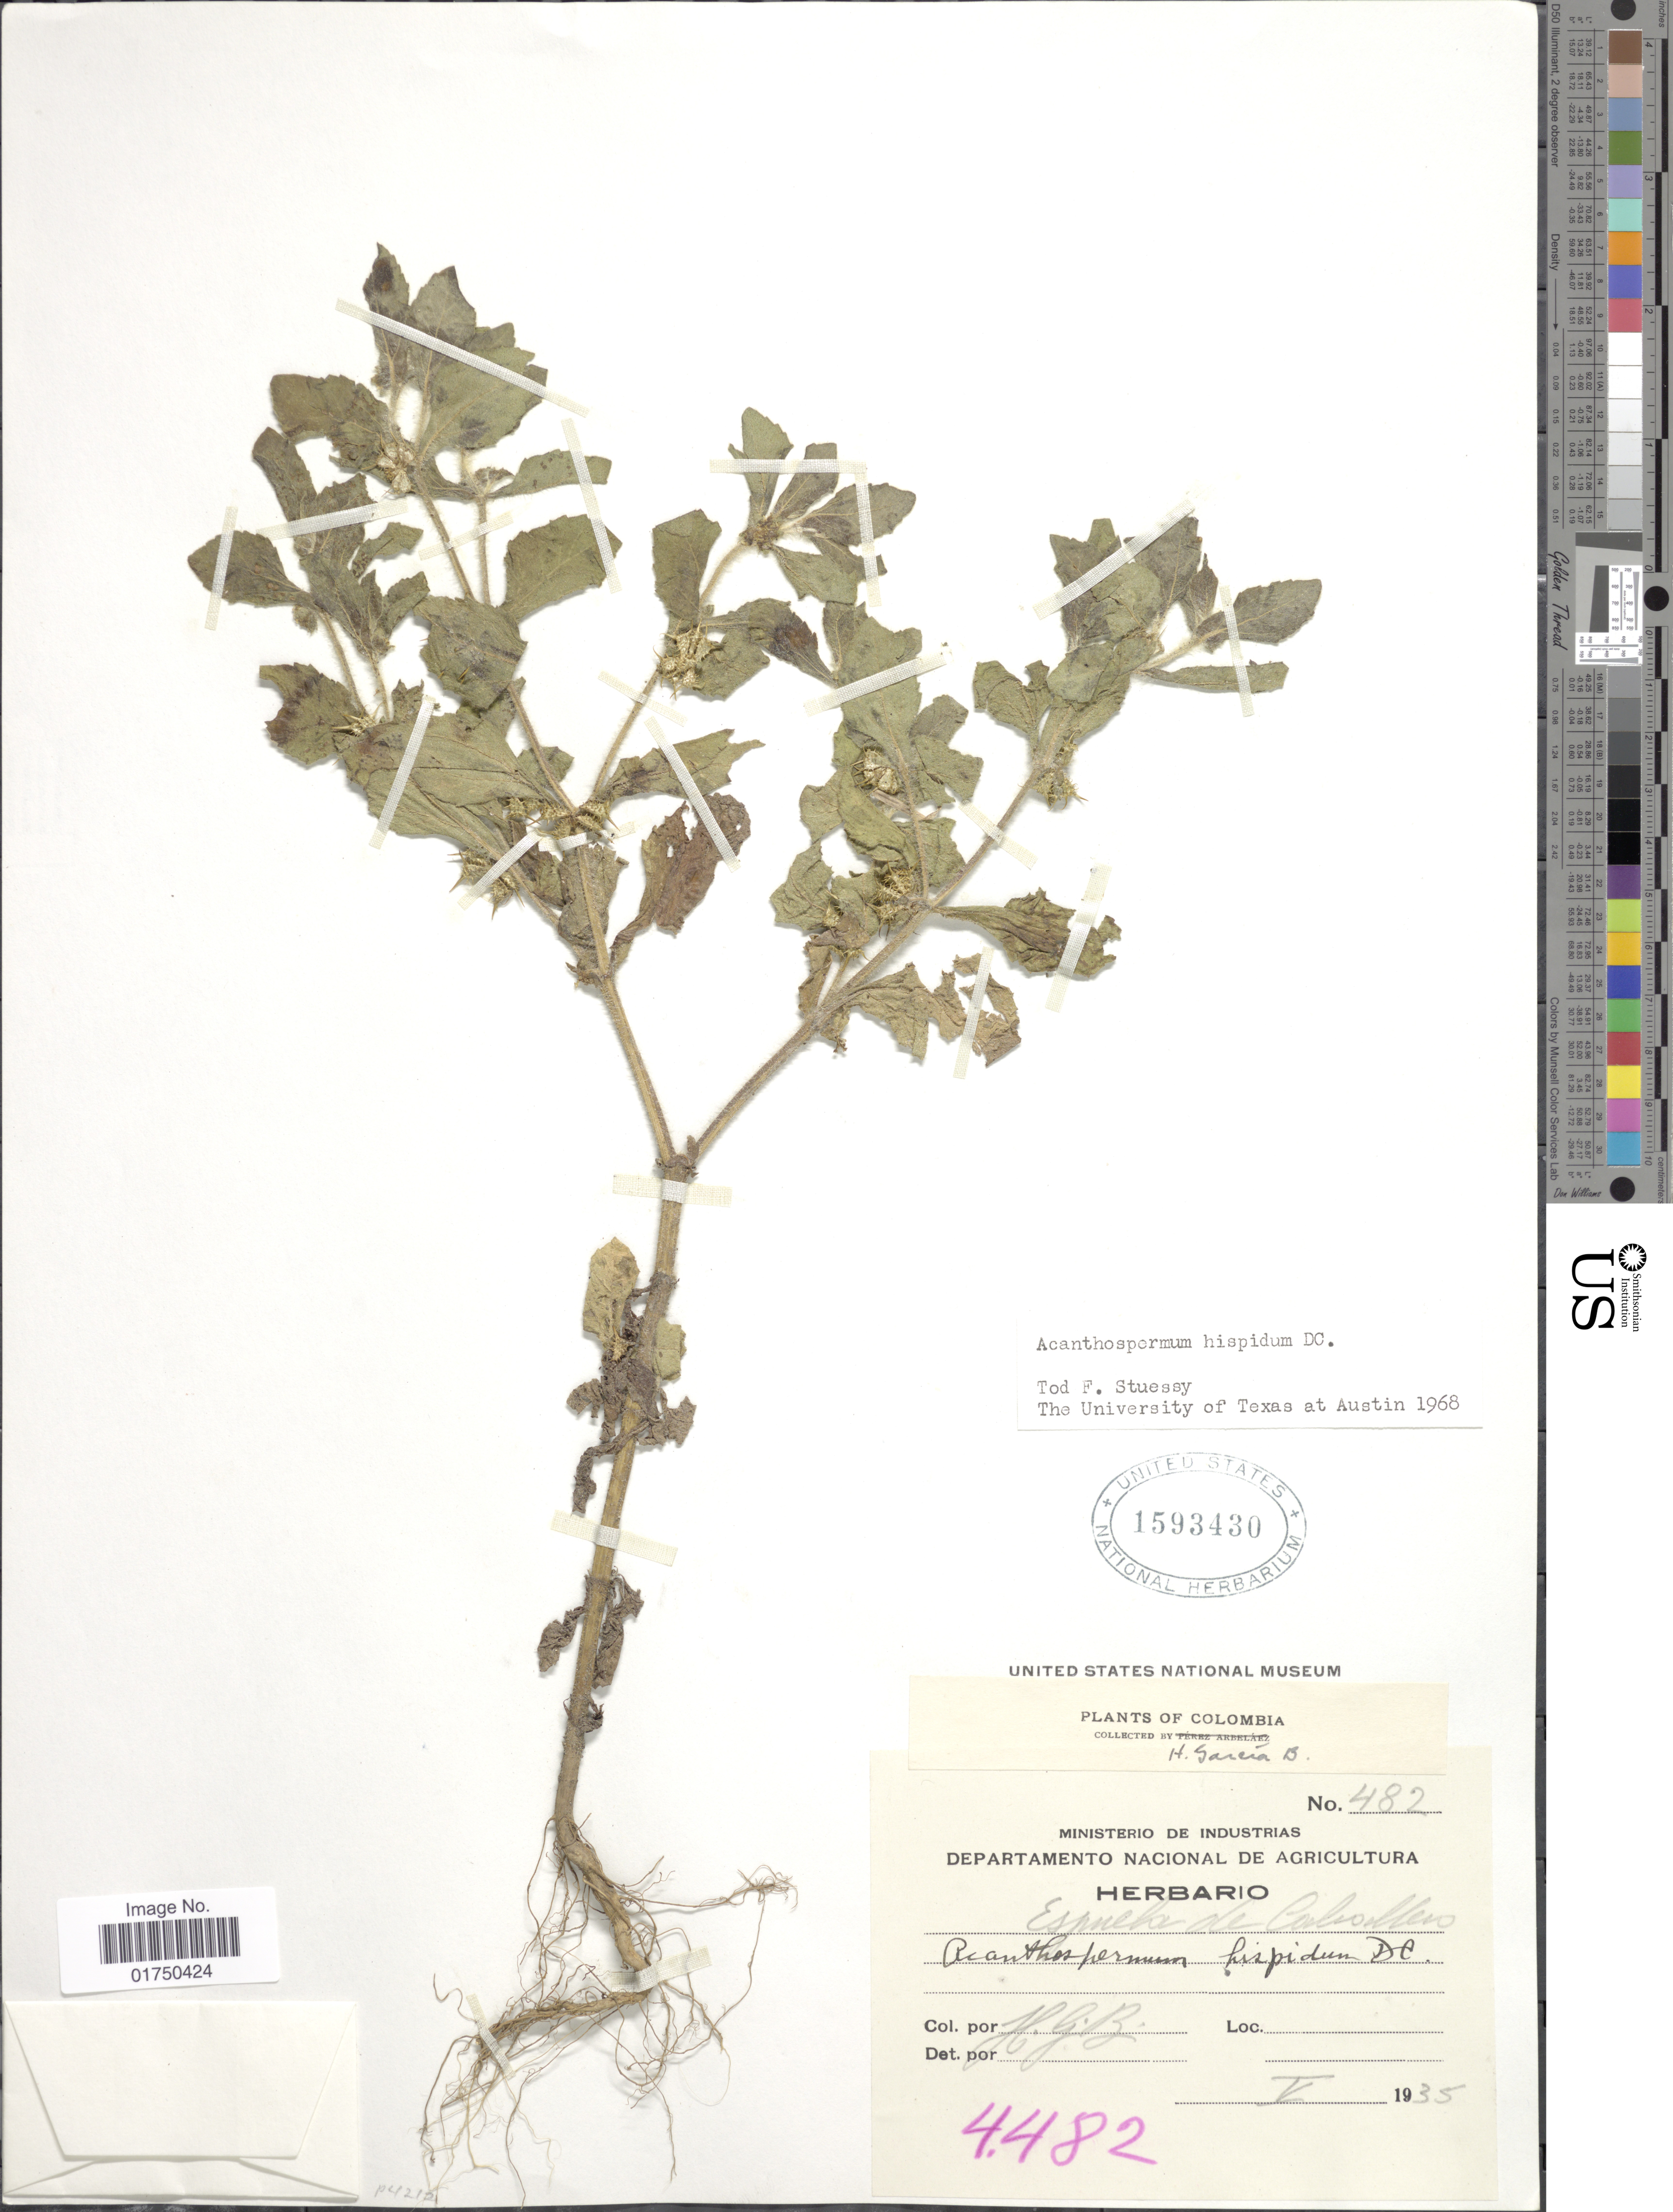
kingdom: Plantae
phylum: Tracheophyta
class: Magnoliopsida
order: Asterales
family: Asteraceae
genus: Acanthospermum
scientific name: Acanthospermum hispidum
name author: DC.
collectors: H. García Barriga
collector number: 482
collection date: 1935-05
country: Colombia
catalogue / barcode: US 1593430